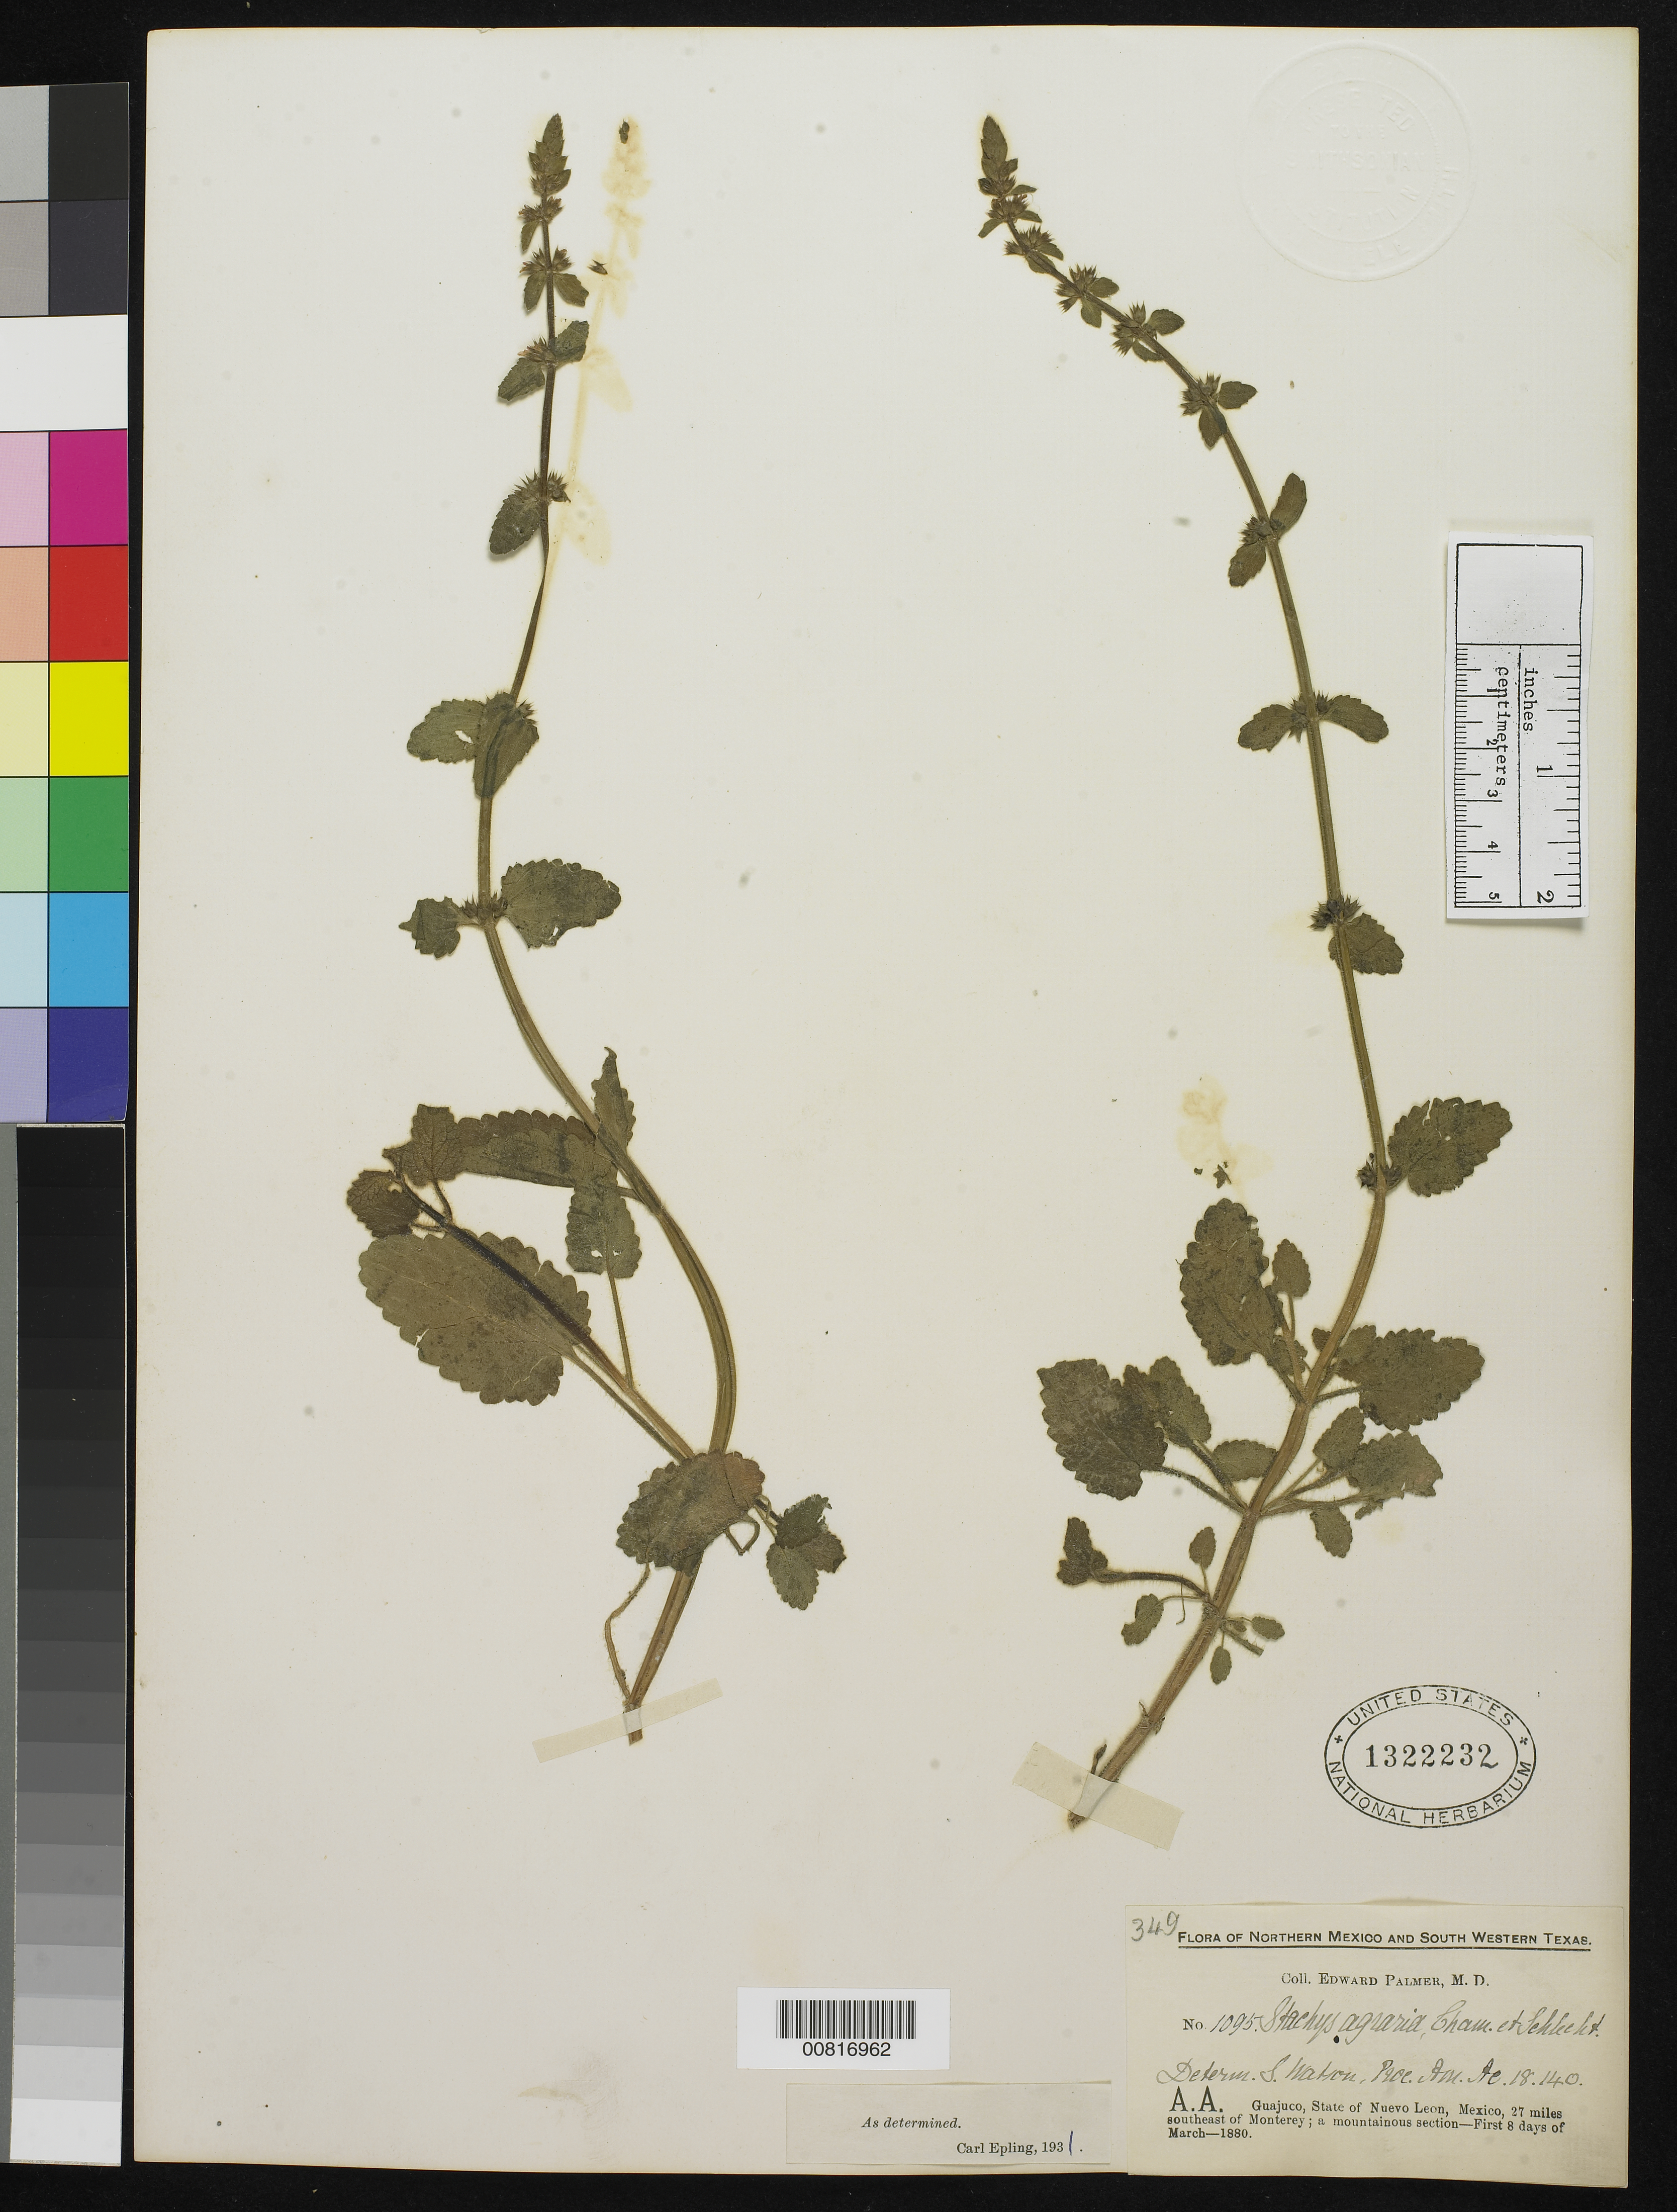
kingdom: Plantae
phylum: Tracheophyta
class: Magnoliopsida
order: Lamiales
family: Lamiaceae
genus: Stachys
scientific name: Stachys agraria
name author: Schltdl. & Cham.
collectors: E. Palmer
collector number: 1095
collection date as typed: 01 Mar 1880 to 08 Mar 1880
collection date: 1880-03-01/1880-03-08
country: Mexico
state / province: Nuevo León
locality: A.A. Guajuco, Nuevo León, 27 miles southeast of Monterrey; a mountainous section.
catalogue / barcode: US 1322232